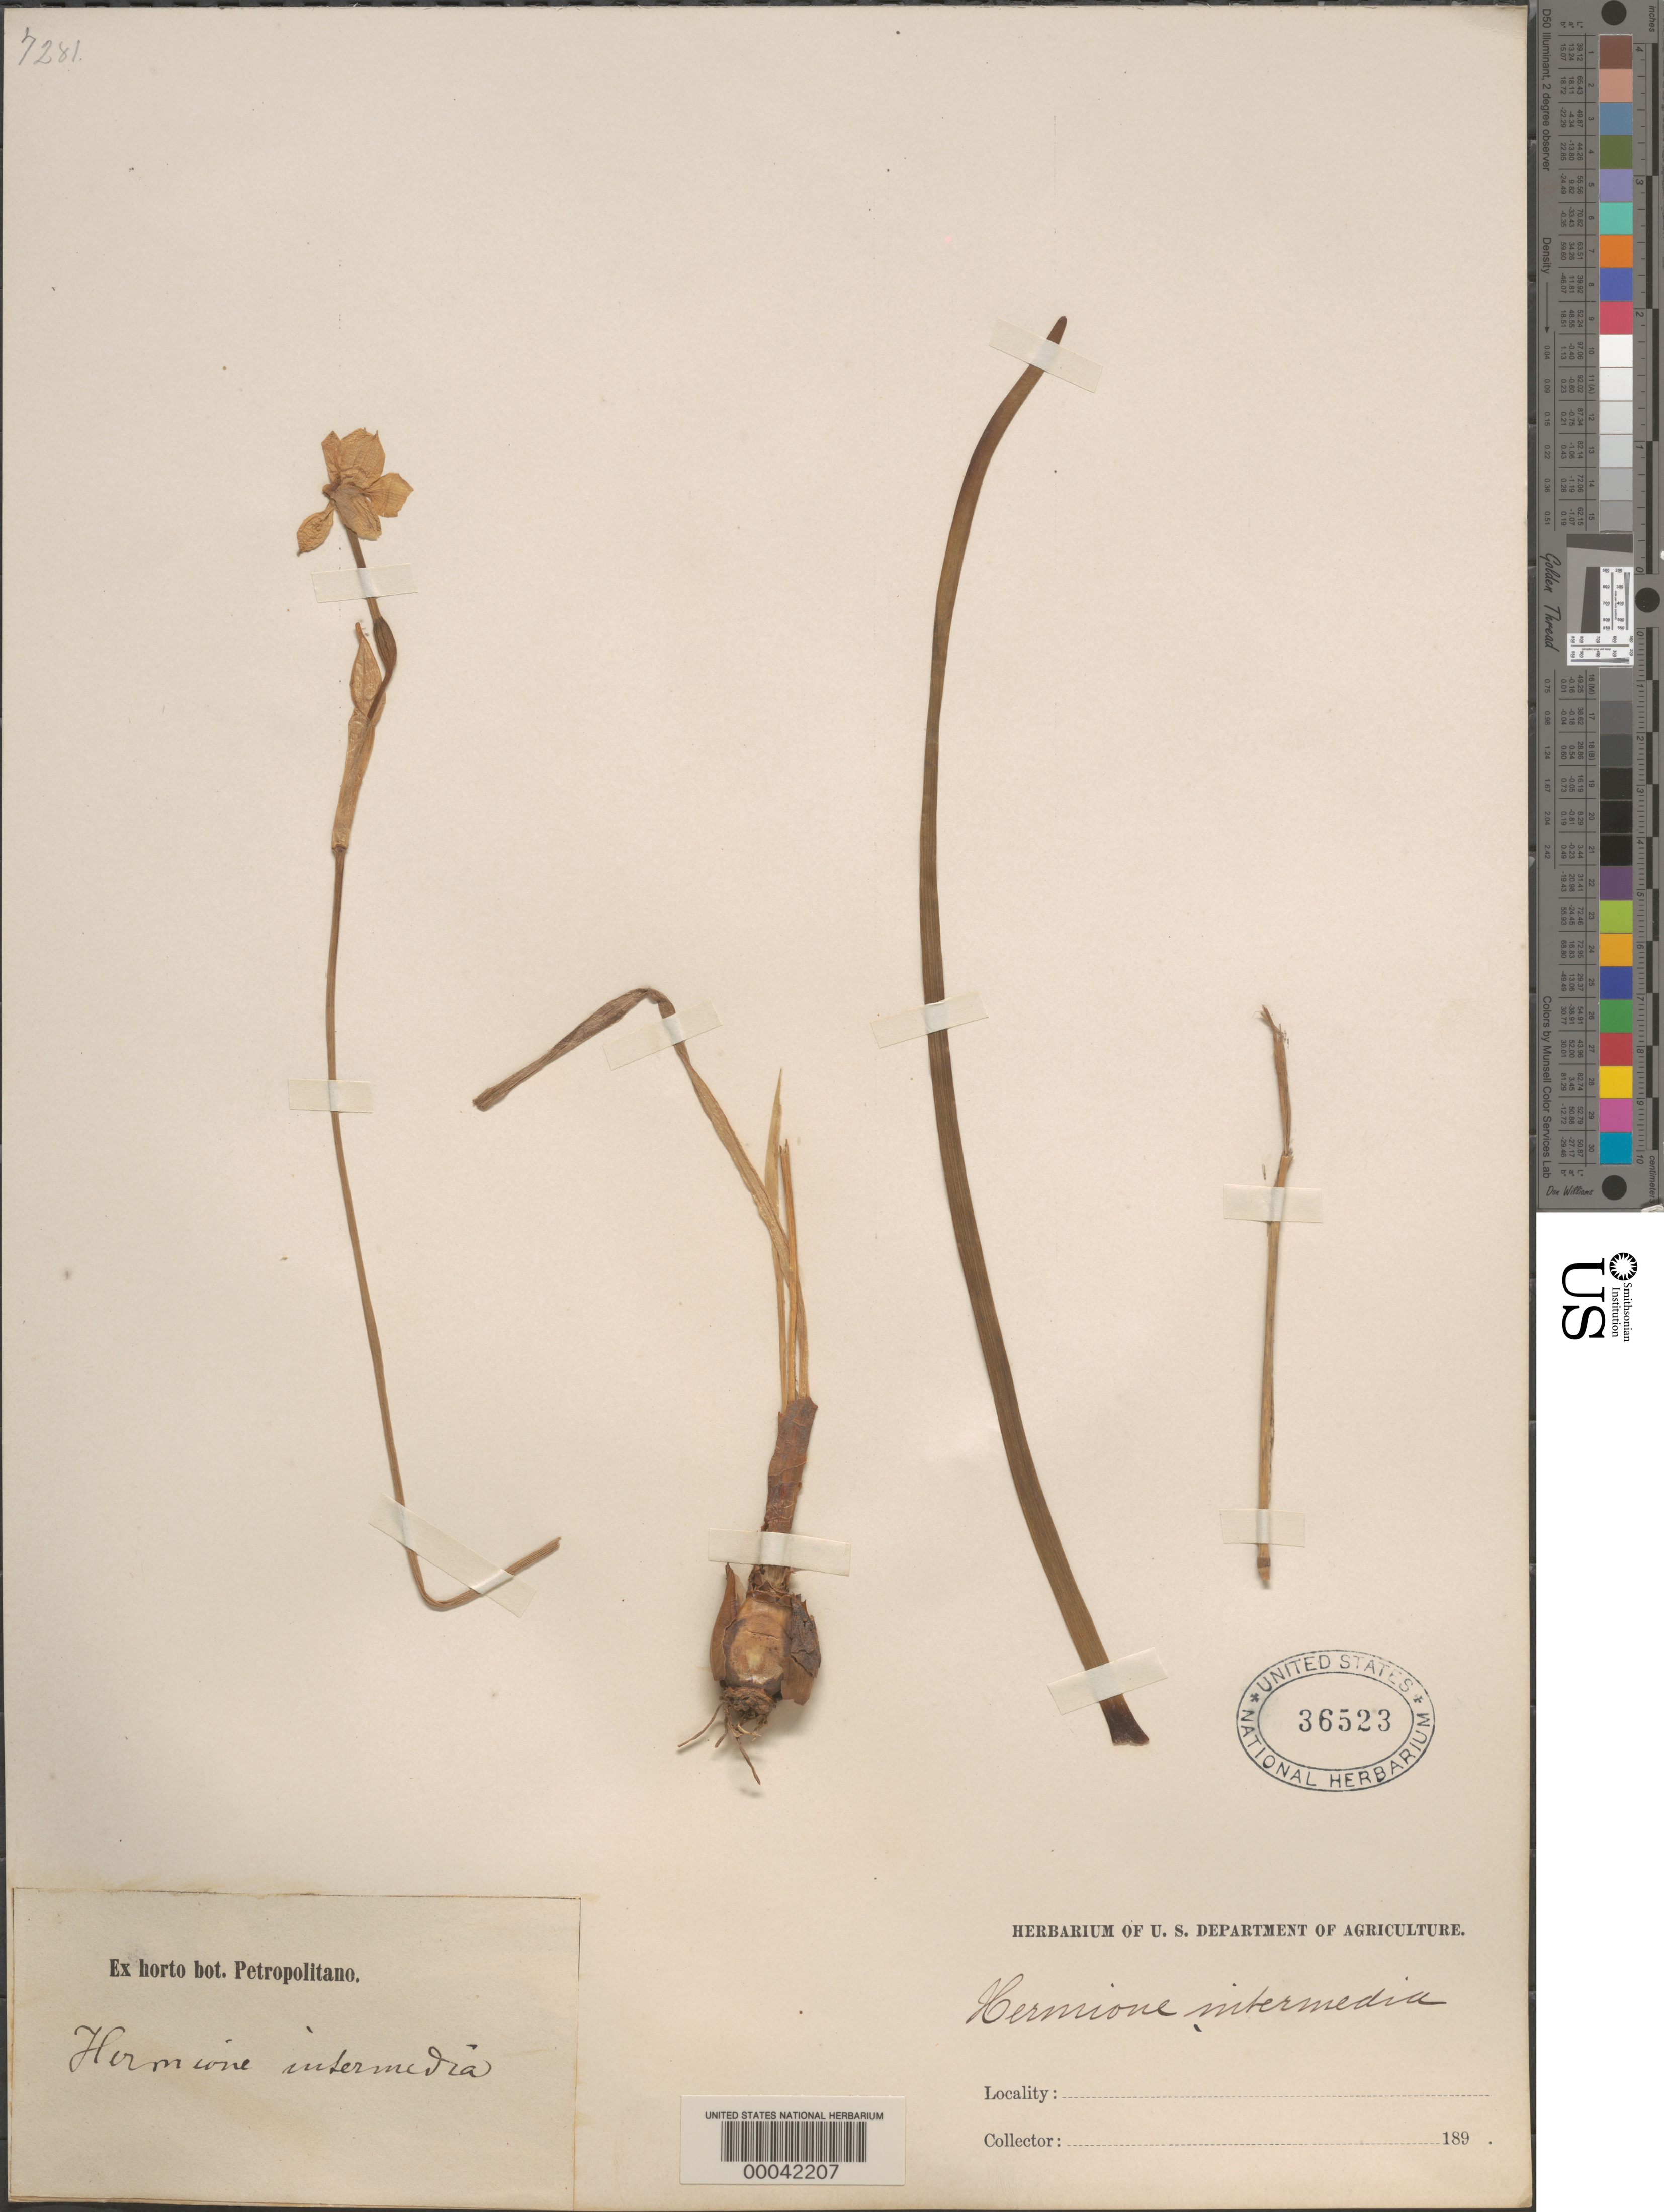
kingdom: Plantae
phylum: Tracheophyta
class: Liliopsida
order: Asparagales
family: Amaryllidaceae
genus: Narcissus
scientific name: Narcissus x intermedius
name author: Loisel.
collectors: Ex herb. Schimper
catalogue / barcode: US 36523